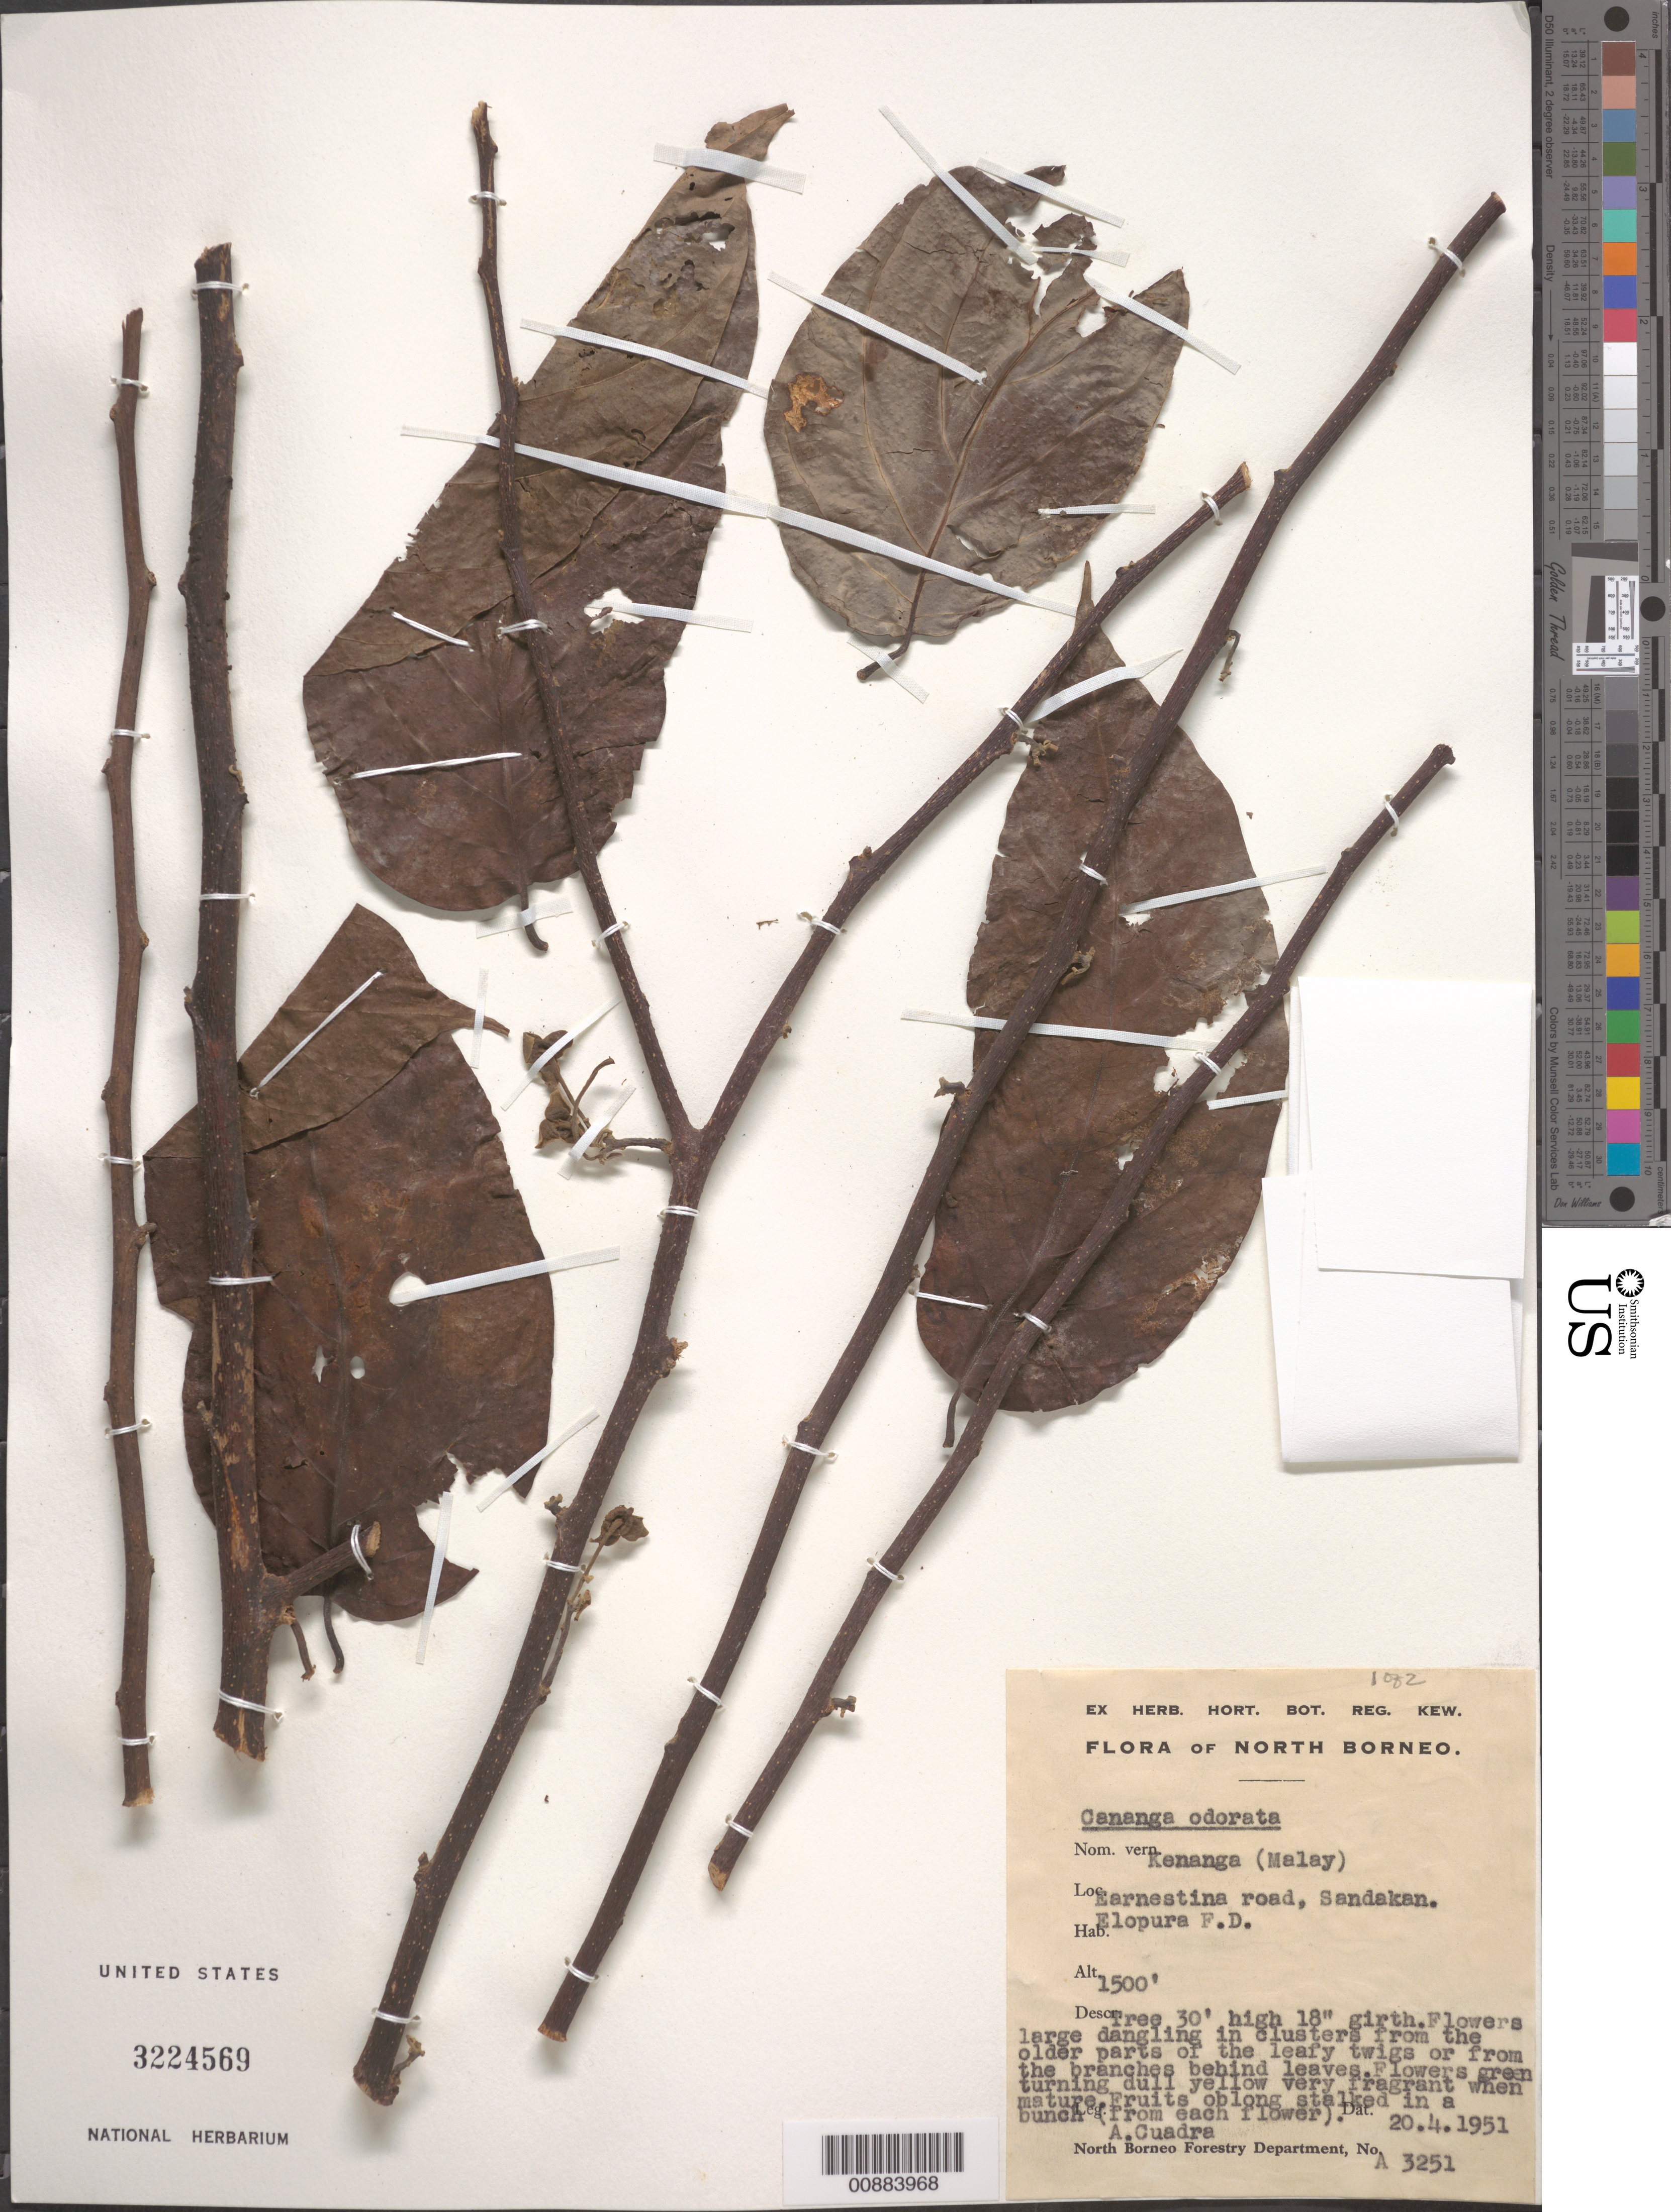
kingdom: Plantae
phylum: Tracheophyta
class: Magnoliopsida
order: Magnoliales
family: Annonaceae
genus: Cananga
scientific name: Cananga odorata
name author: (Lam.) Hook. f. & Thomson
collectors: A. Cuadra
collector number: A 3251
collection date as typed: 20 Apr 1951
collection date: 1951-04-20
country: Malaysia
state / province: Sabah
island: Borneo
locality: Earnestina Road, Sandaken. Elopura F.D.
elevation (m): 457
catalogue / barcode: US 3224569